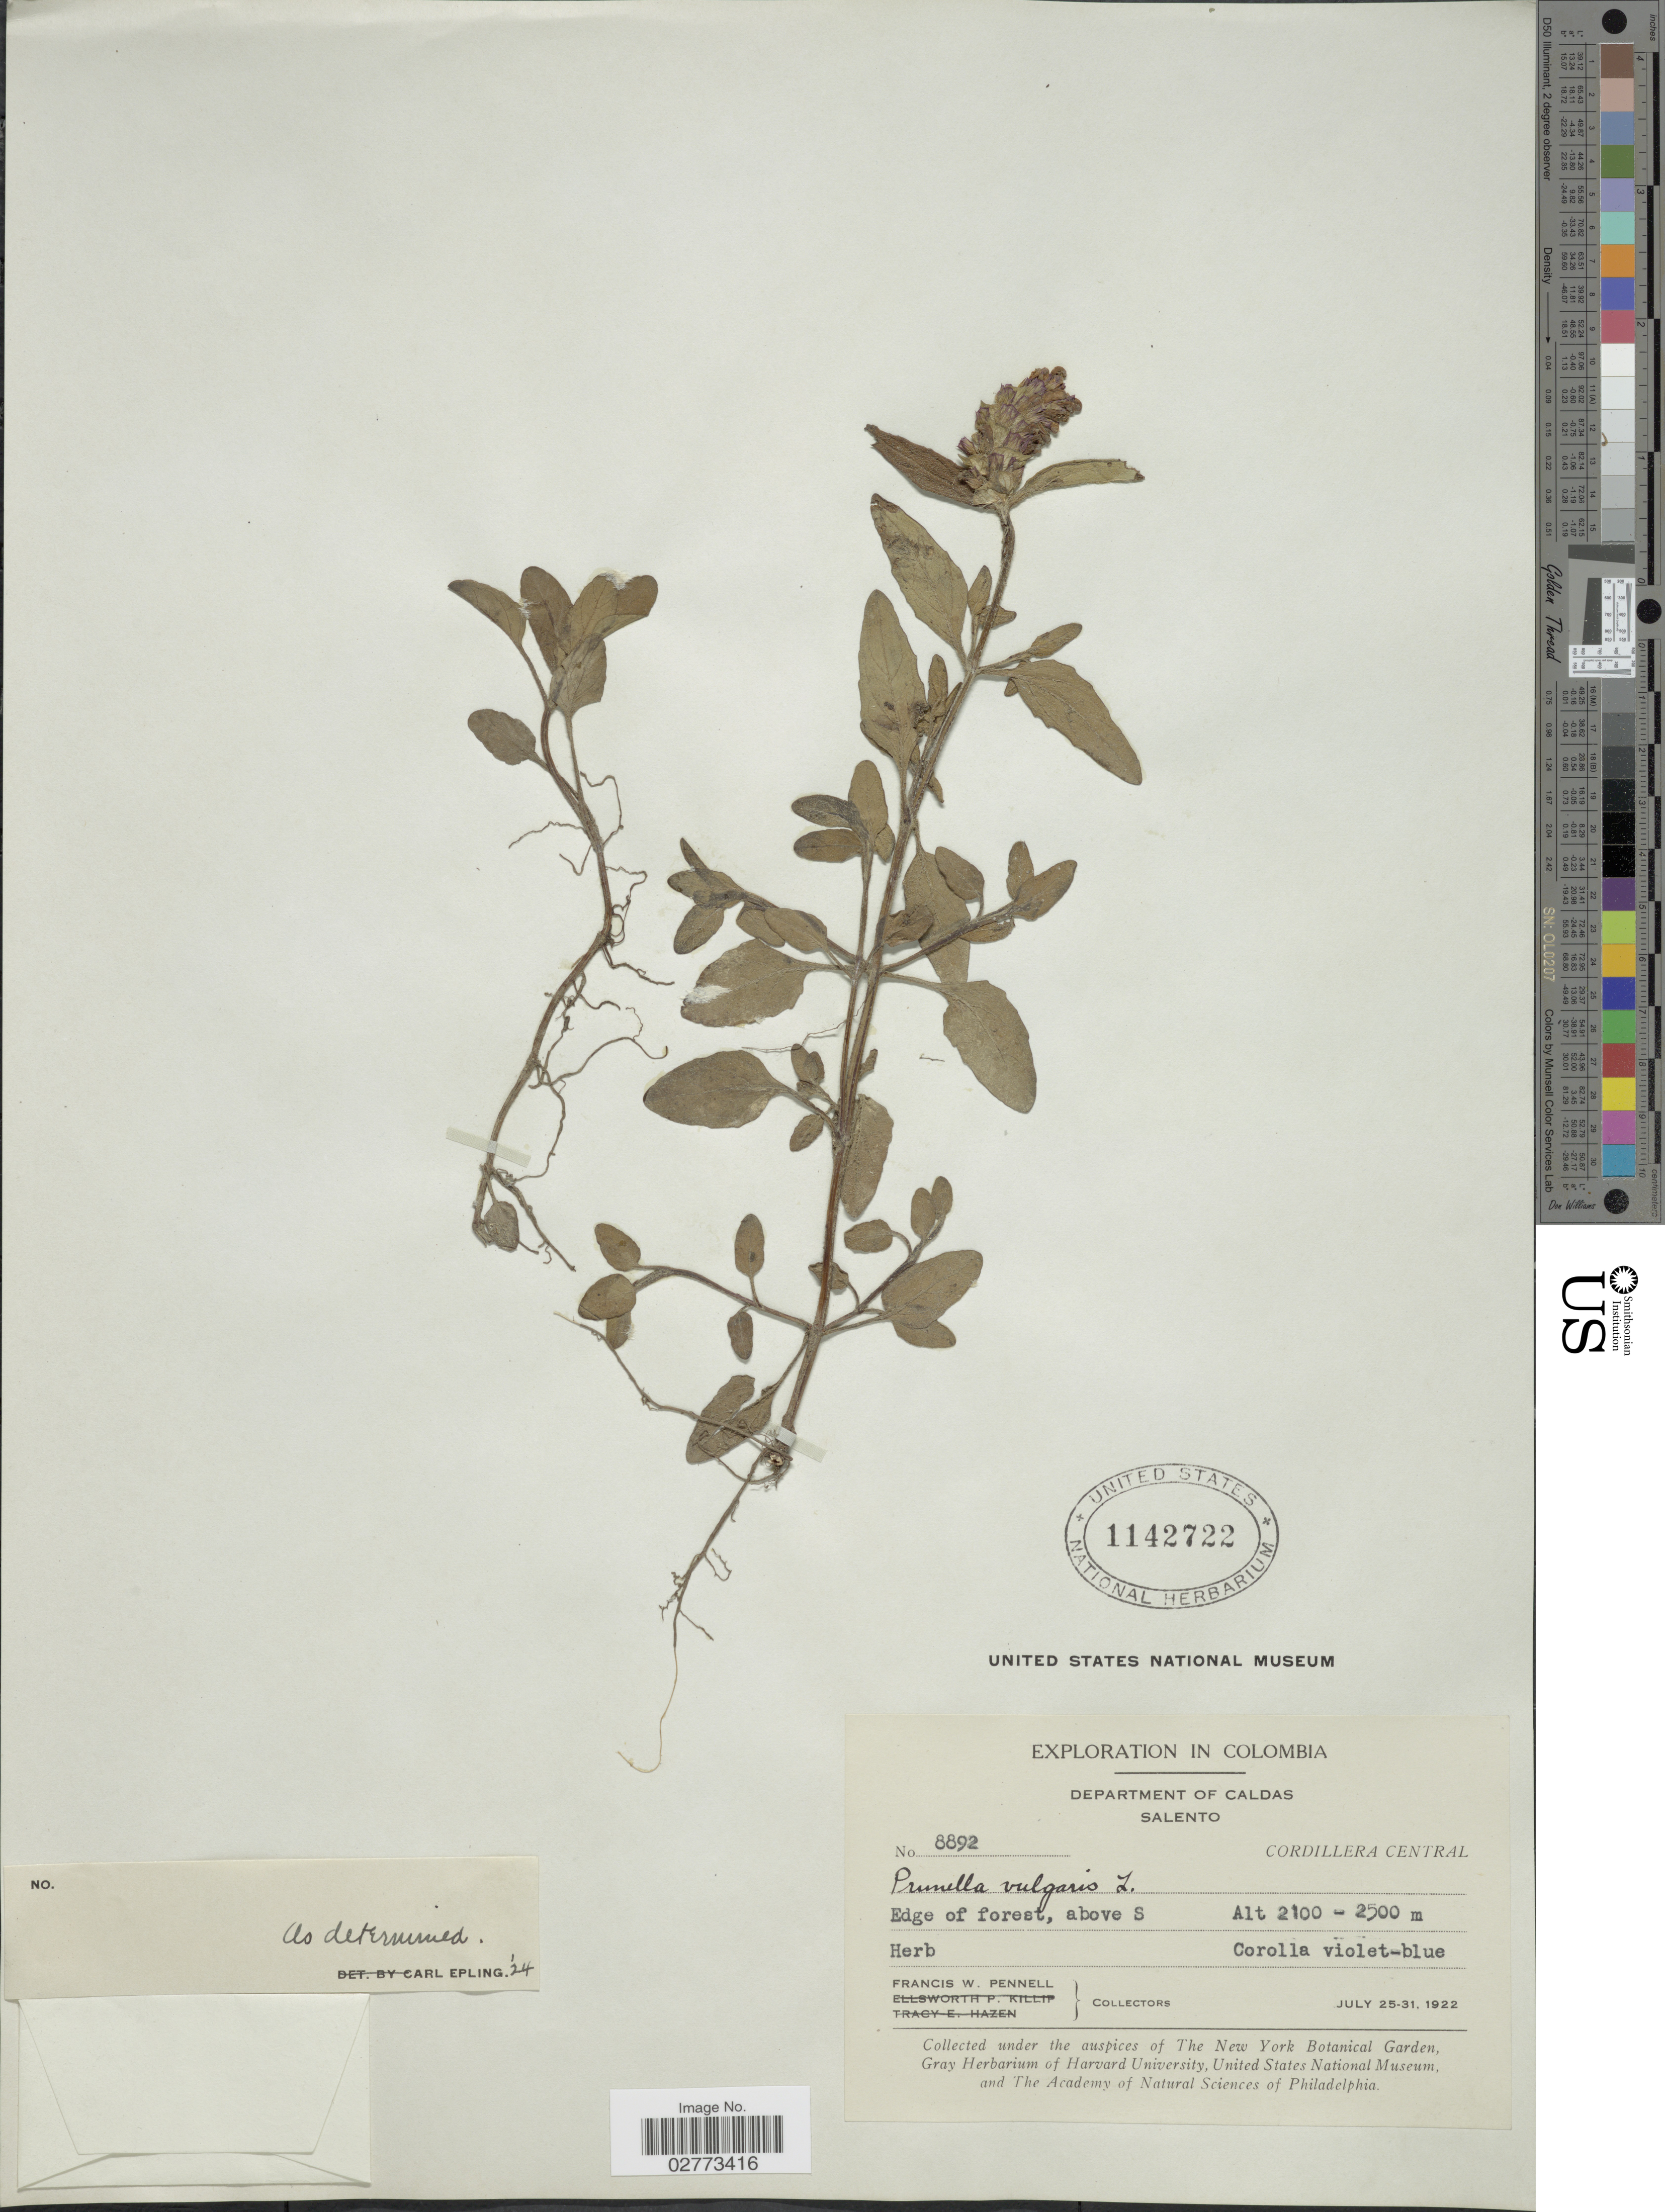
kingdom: Plantae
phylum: Tracheophyta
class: Magnoliopsida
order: Lamiales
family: Lamiaceae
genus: Prunella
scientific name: Prunella vulgaris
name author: L.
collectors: F. W. Pennell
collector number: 8892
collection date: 1922-07-25/1922-07-31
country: Colombia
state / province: Caldas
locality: Department of Caldas. Salento. Cordillera Central. Edge of forest, above S.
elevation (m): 2100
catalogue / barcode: US 1142722